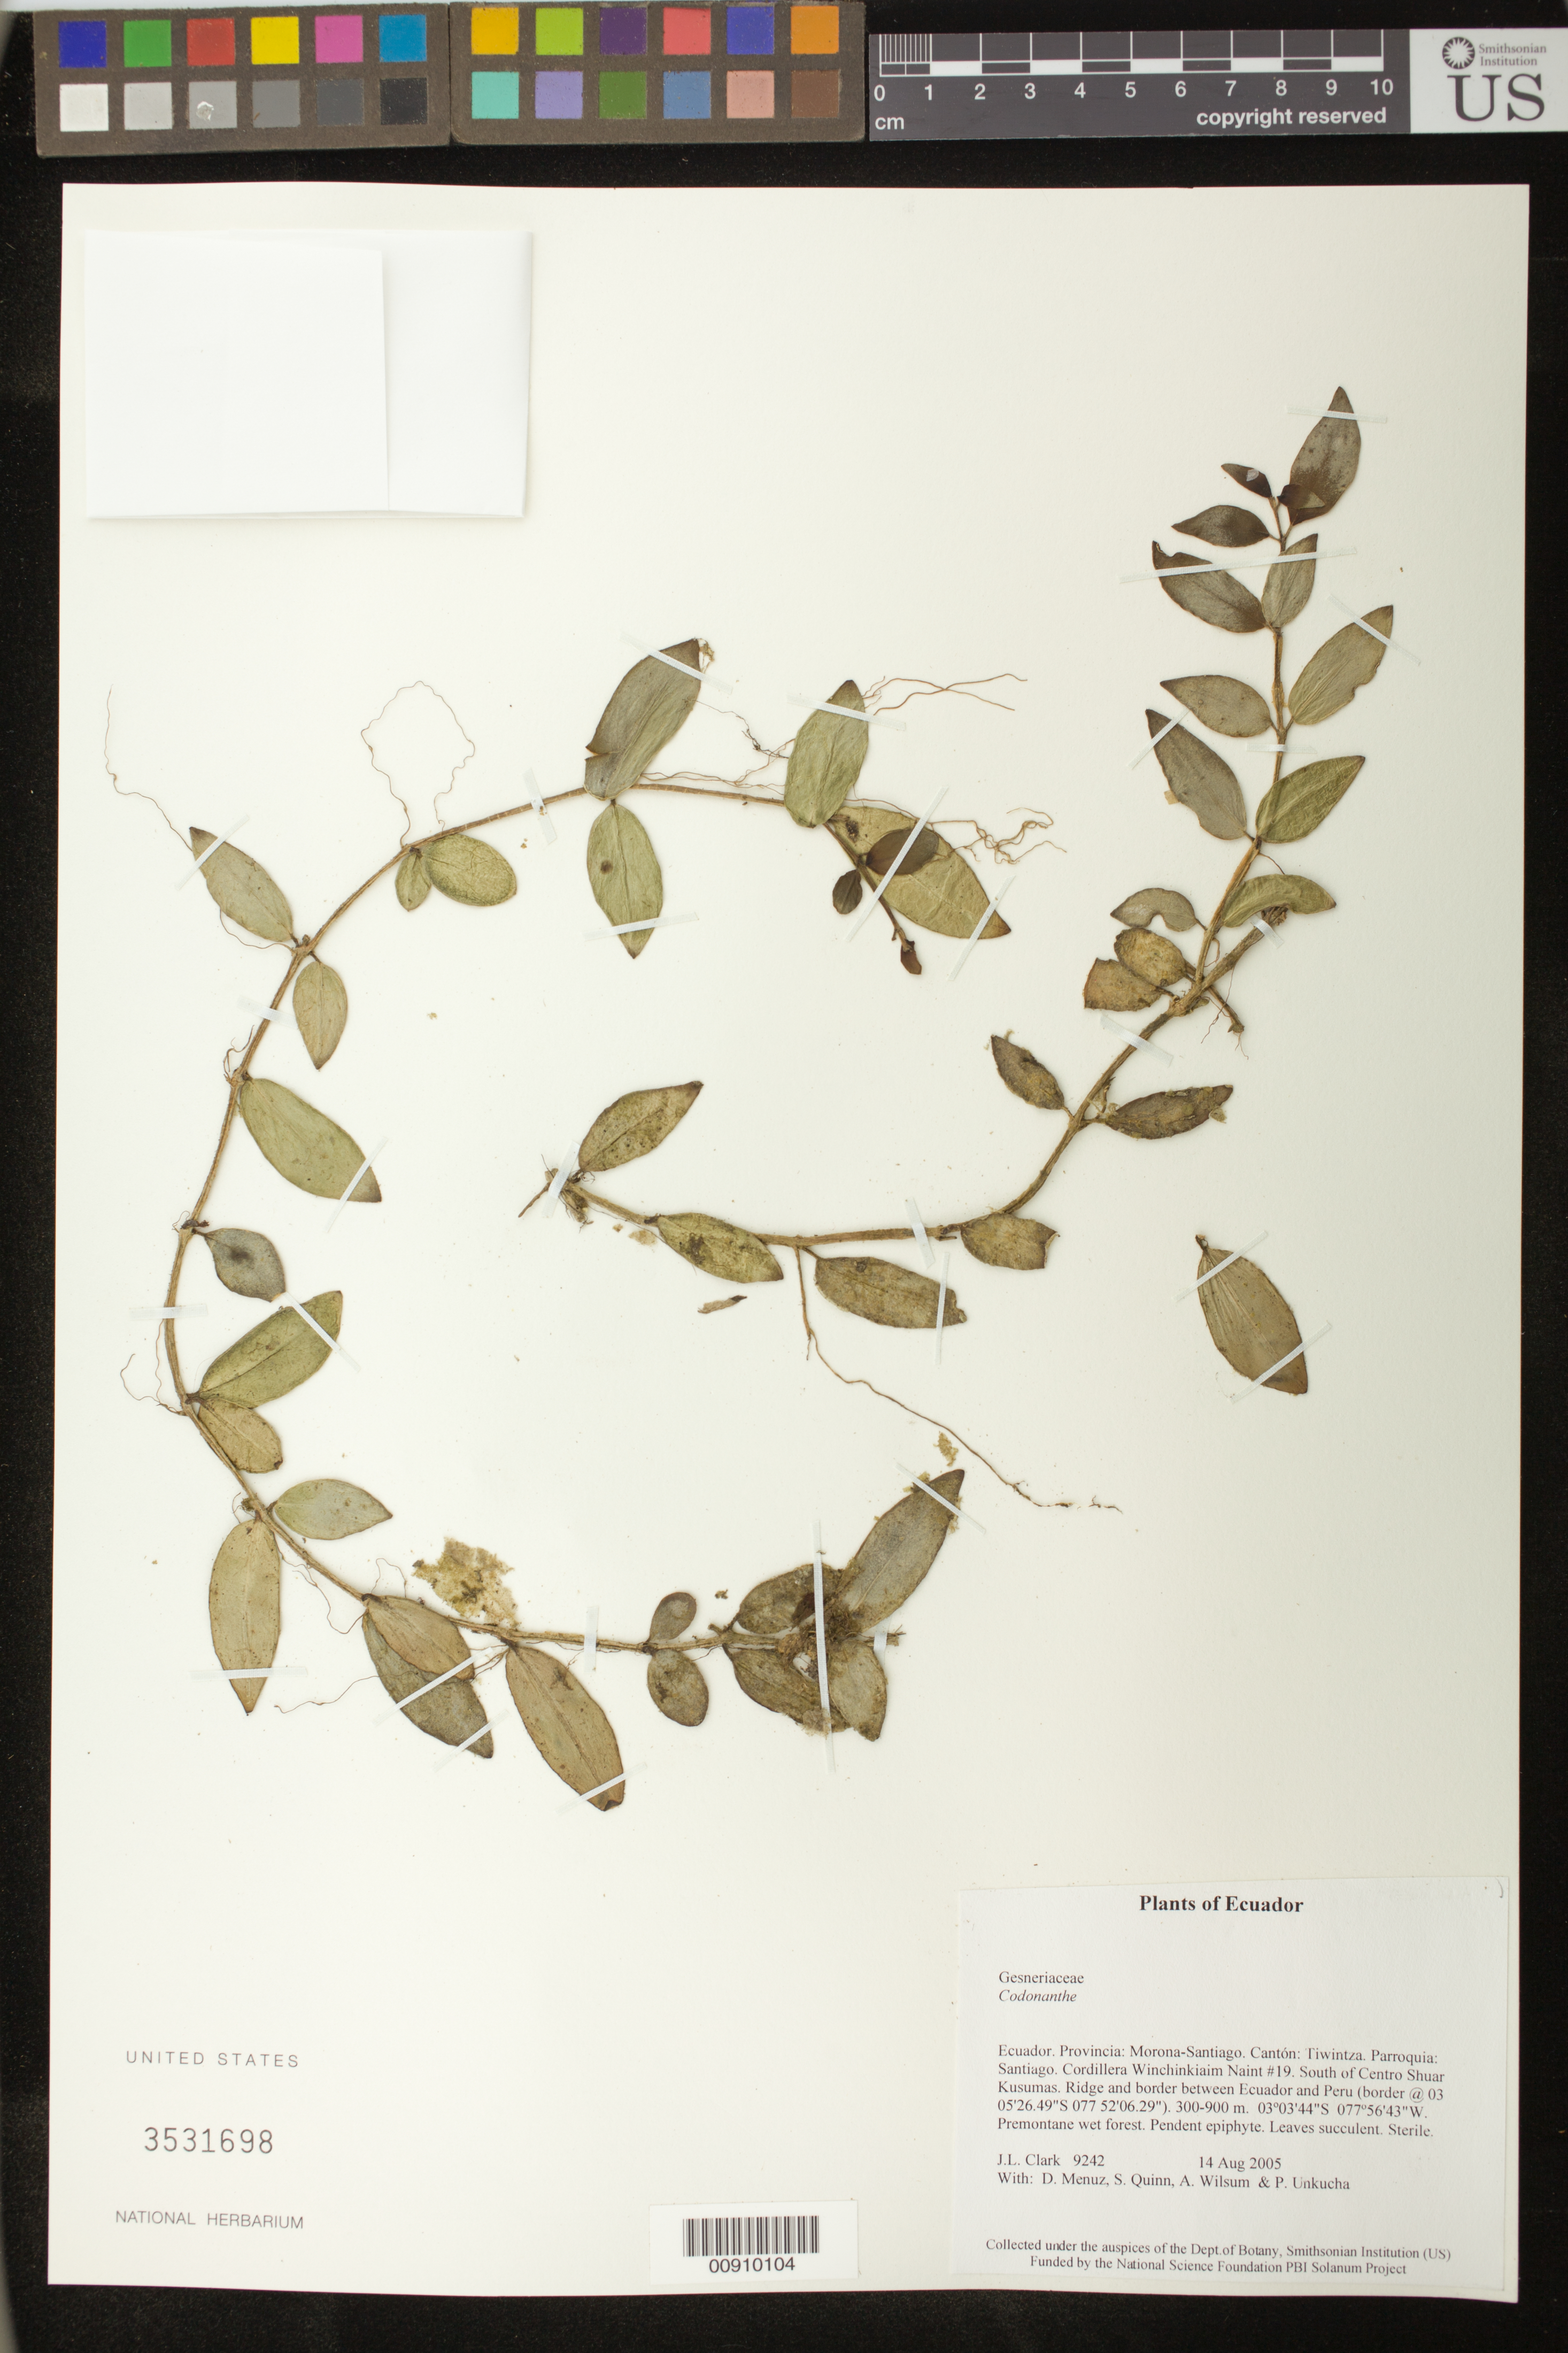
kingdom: Plantae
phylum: Tracheophyta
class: Magnoliopsida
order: Lamiales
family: Gesneriaceae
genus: Codonanthe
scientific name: Codonanthe sp.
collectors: J. L. Clark, D. Menuz, S. Quinn, A. Wilsum & P. Unkucha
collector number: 9242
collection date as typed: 14 Aug 2005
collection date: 2005-08-14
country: Ecuador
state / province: Morona-Santiago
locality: Tiwintza. Parroquia: Santiago. Cordillera Winchinkiaim Naint #19. South of Centro Shuar Kusumas. Ridge and border between Ecuador and Peru (border @ 03°05'26.49"S 077°52'06.29").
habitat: Premontane wet forest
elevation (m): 300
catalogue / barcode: US 3531698